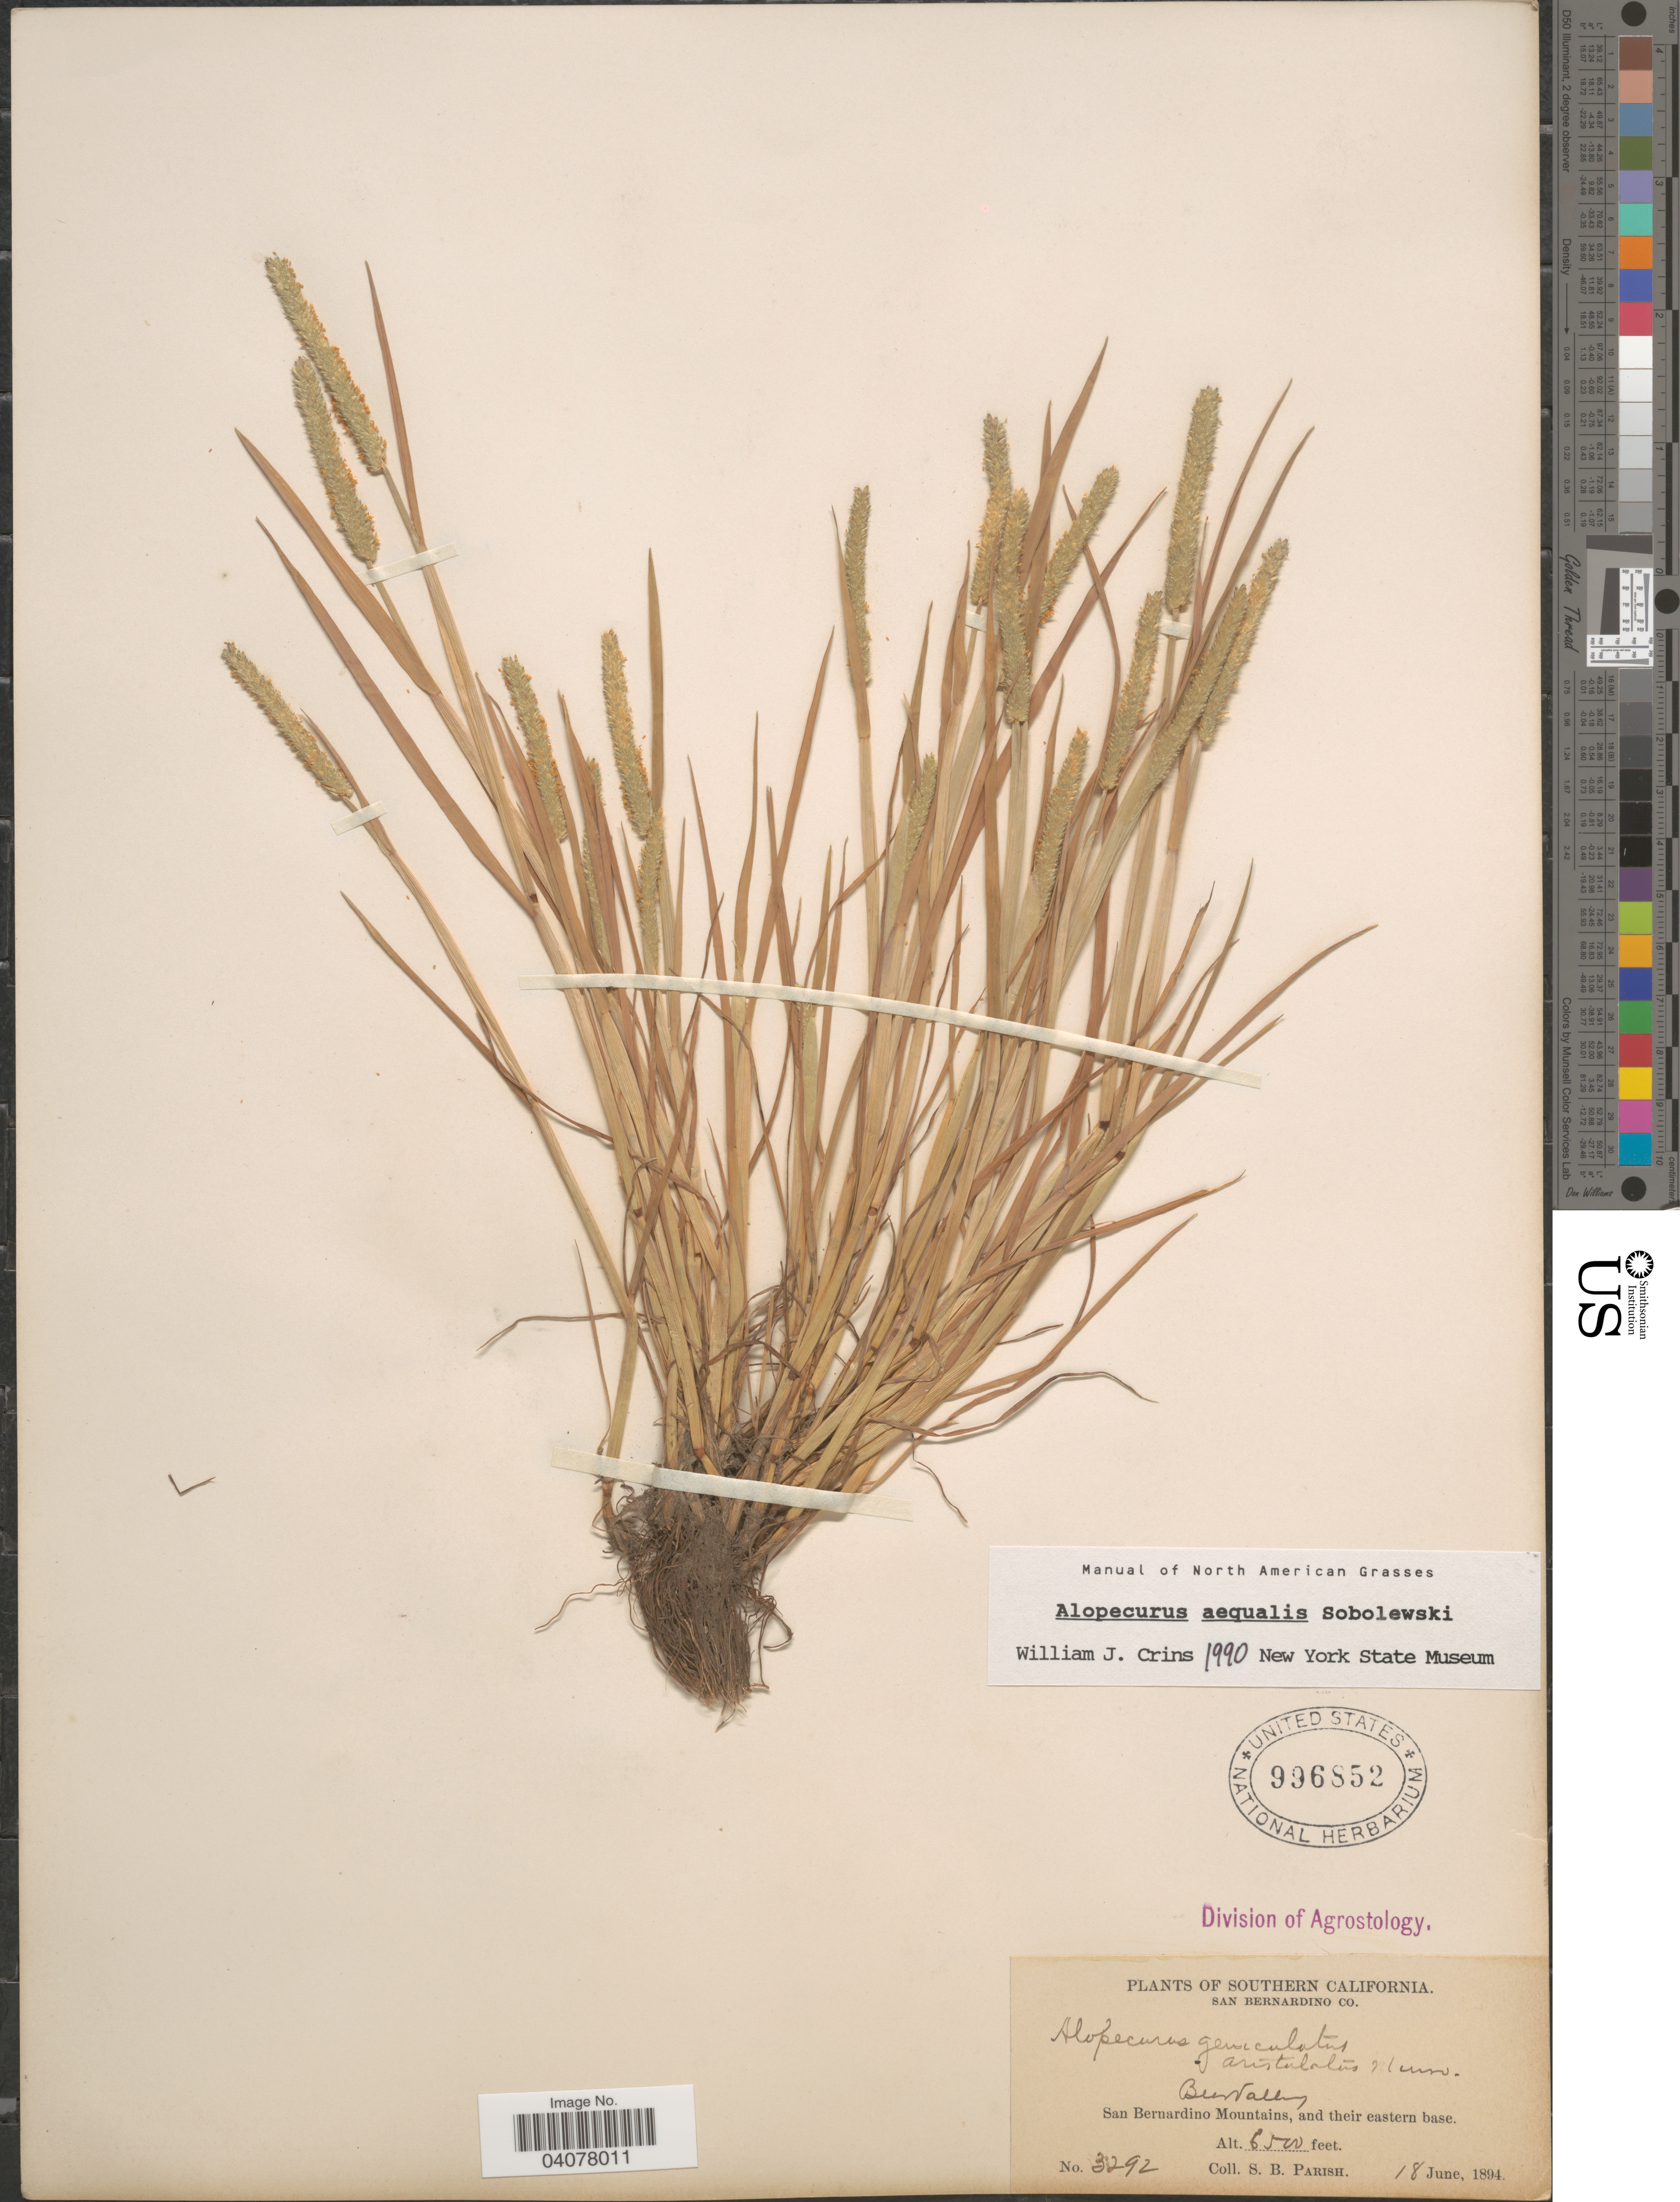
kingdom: Plantae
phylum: Tracheophyta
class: Liliopsida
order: Poales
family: Poaceae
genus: Alopecurus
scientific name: Alopecurus aequalis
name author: Sobol.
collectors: S. B. Parish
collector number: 3292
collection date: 1894-06-18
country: United States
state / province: California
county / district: San Bernardino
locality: Southern California. San Bernardino Co. Beer Valley. San Bernardino Mountains, and their eastern base.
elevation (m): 1981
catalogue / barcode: US 996852